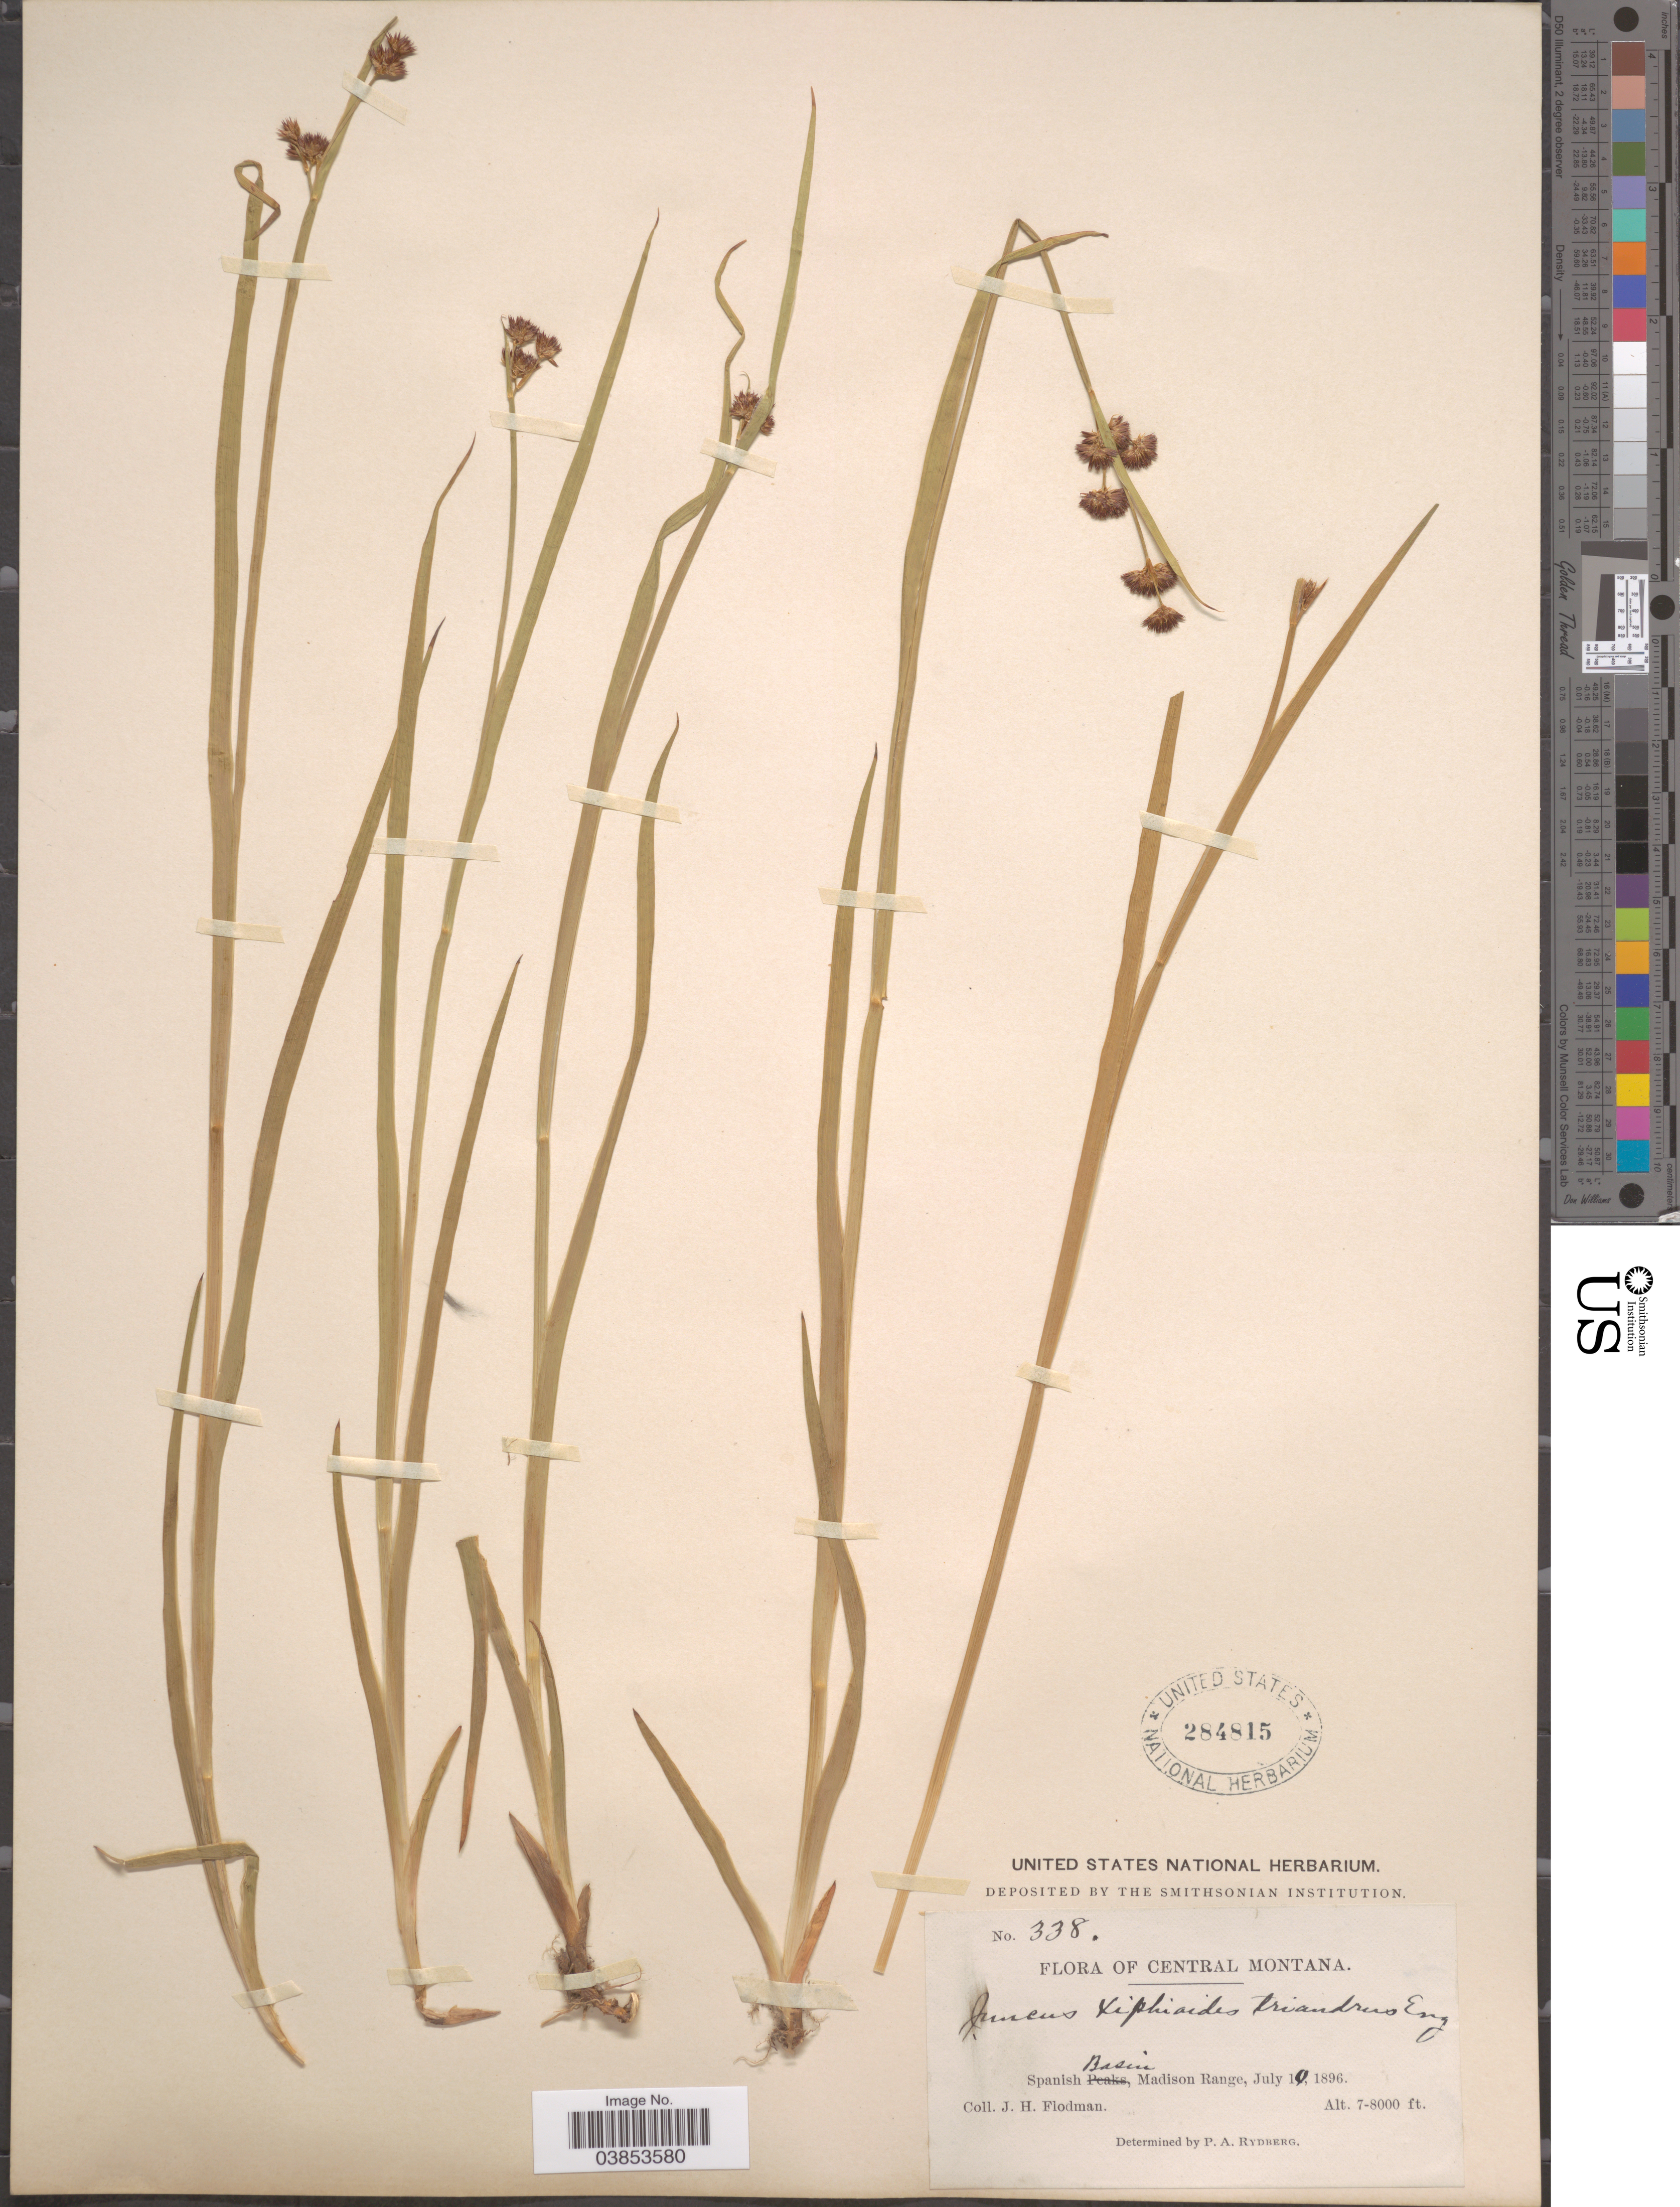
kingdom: Plantae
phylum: Tracheophyta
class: Liliopsida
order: Poales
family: Juncaceae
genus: Juncus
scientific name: Juncus ensifolius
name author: Wikstr.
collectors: J. Flodman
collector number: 338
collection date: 1896-07-10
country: United States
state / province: Montana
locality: Central Montana. Spanish Basin, Madison Range.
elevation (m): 2134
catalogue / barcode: US 284815